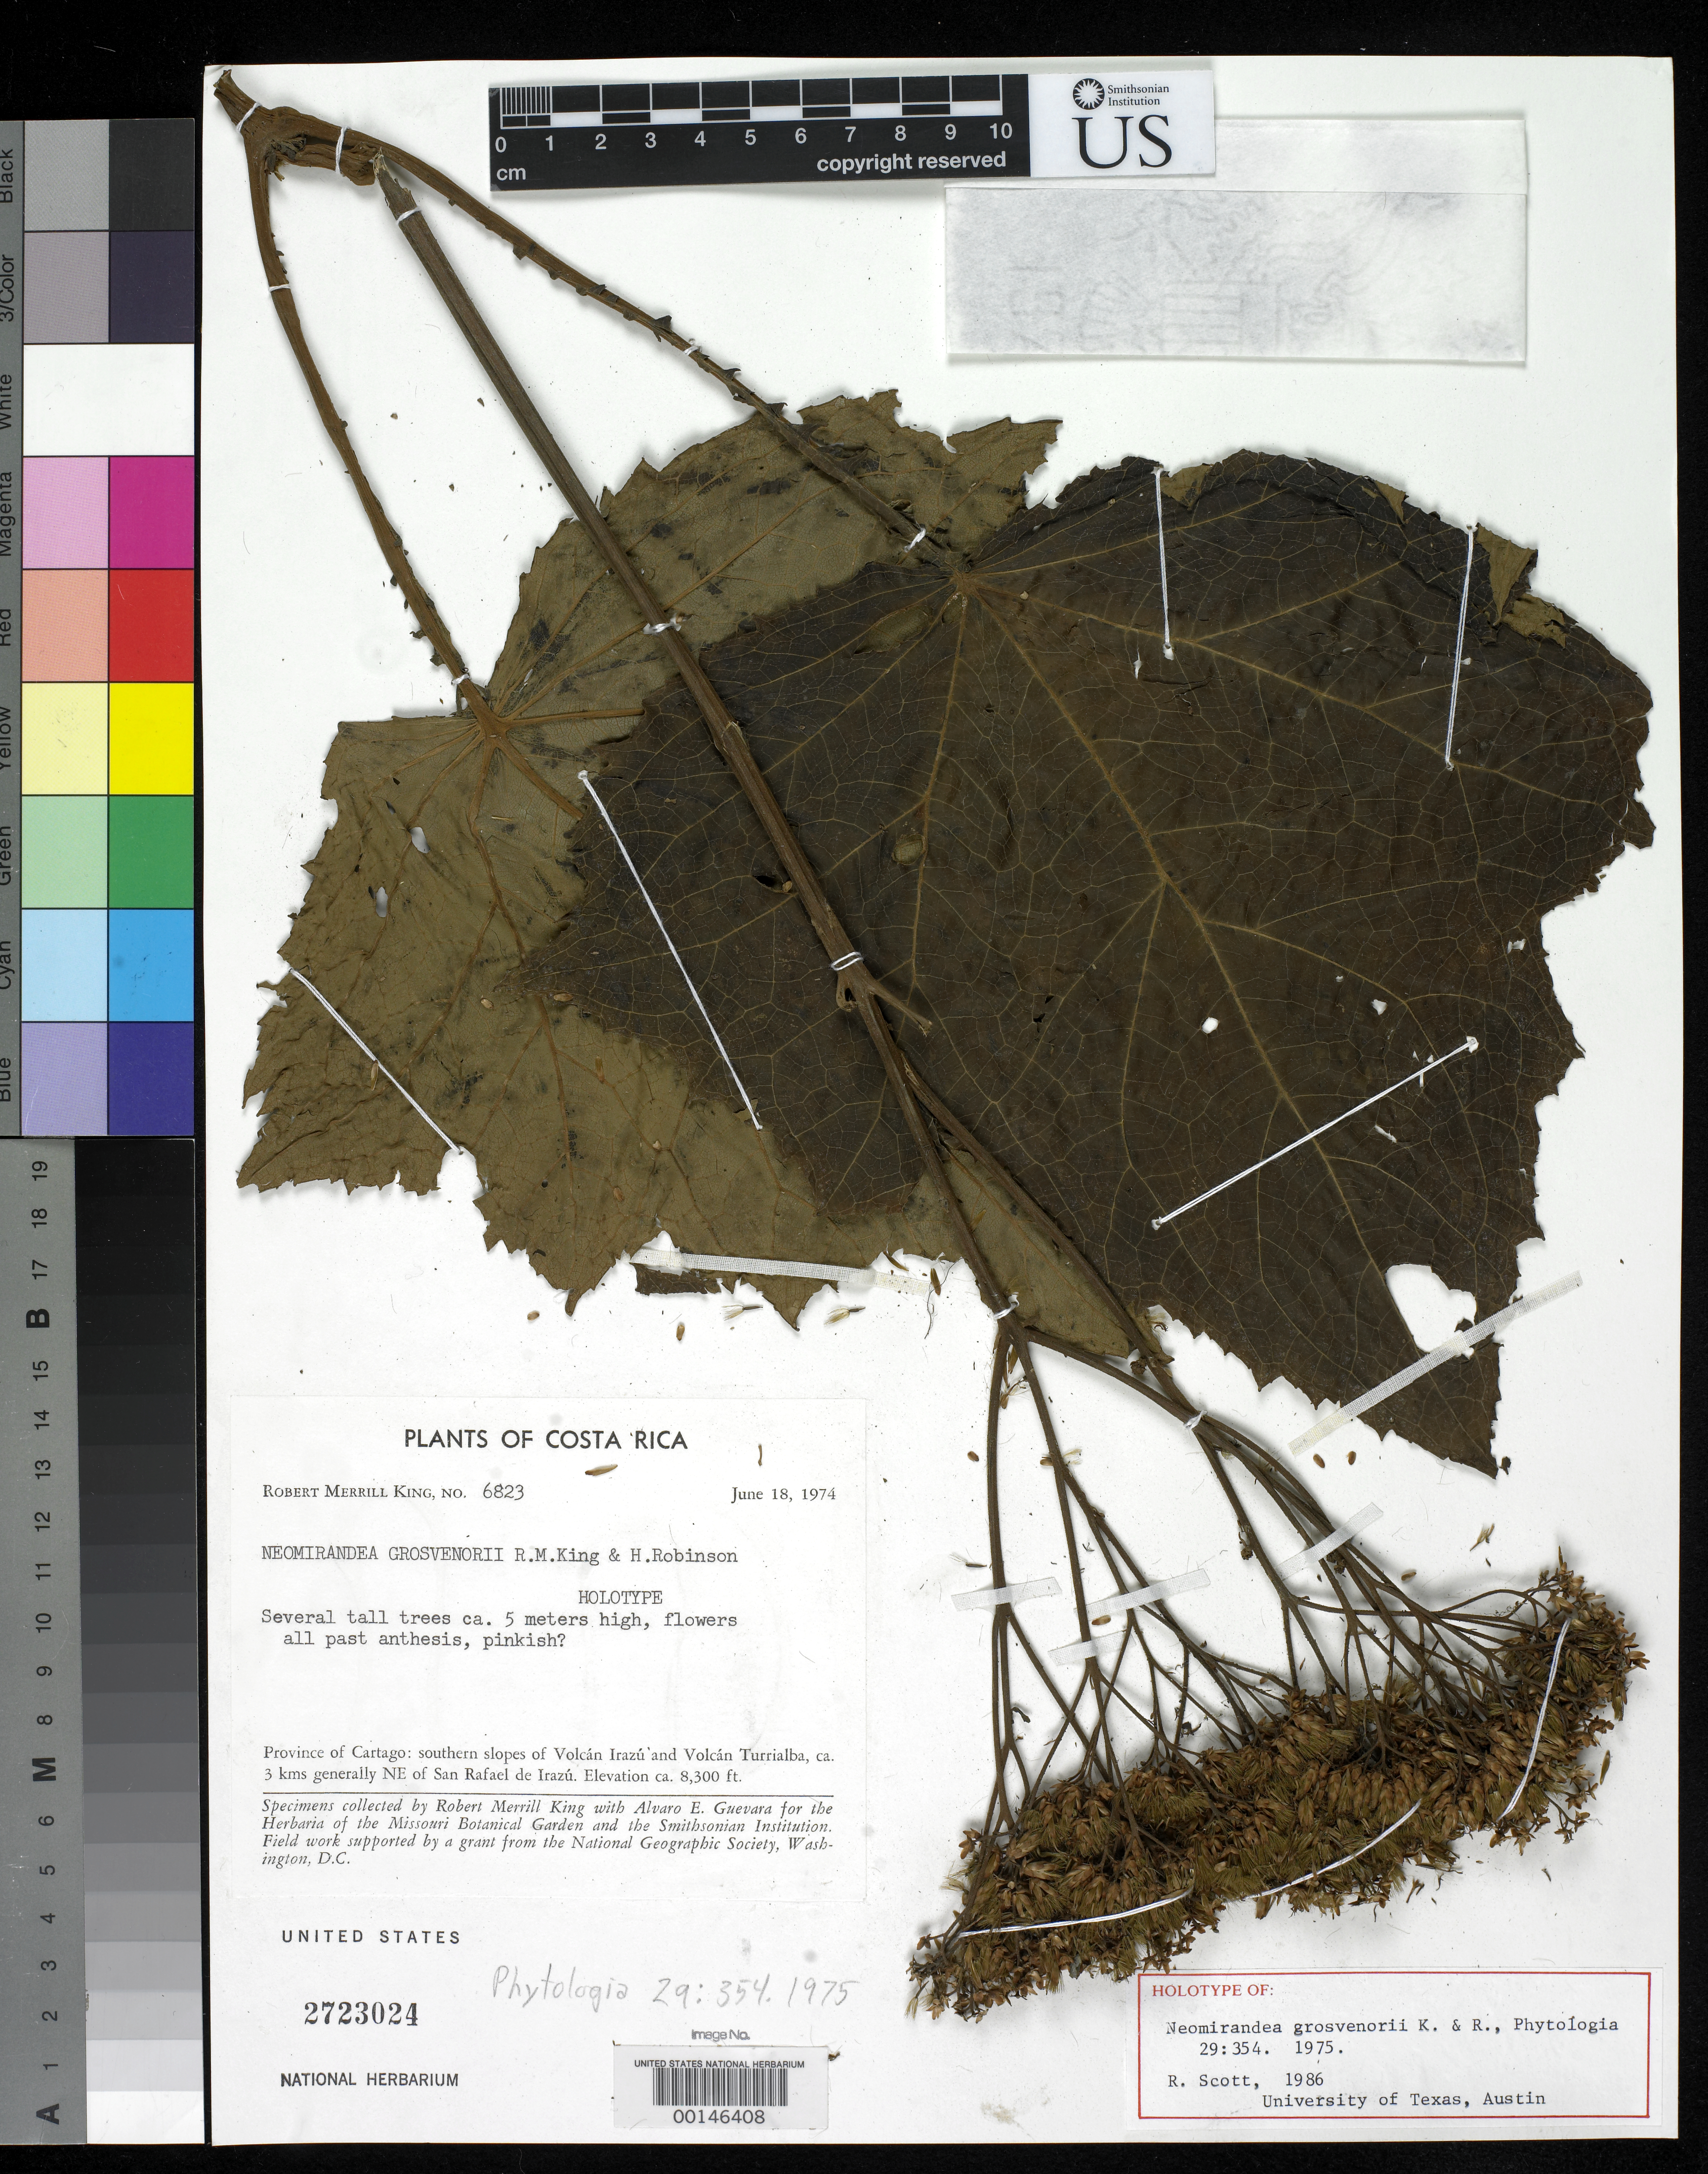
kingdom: Plantae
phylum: Tracheophyta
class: Magnoliopsida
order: Asterales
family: Asteraceae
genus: Neomirandea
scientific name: Neomirandea grosvenorii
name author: R.M. King & H. Rob.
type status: Holotype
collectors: R. M. King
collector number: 6823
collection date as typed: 18 Jun 1974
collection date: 1974-06-18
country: Costa Rica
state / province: Cartago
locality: Volcan Irazu and Volcan Turrialba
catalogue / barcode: US 2723024